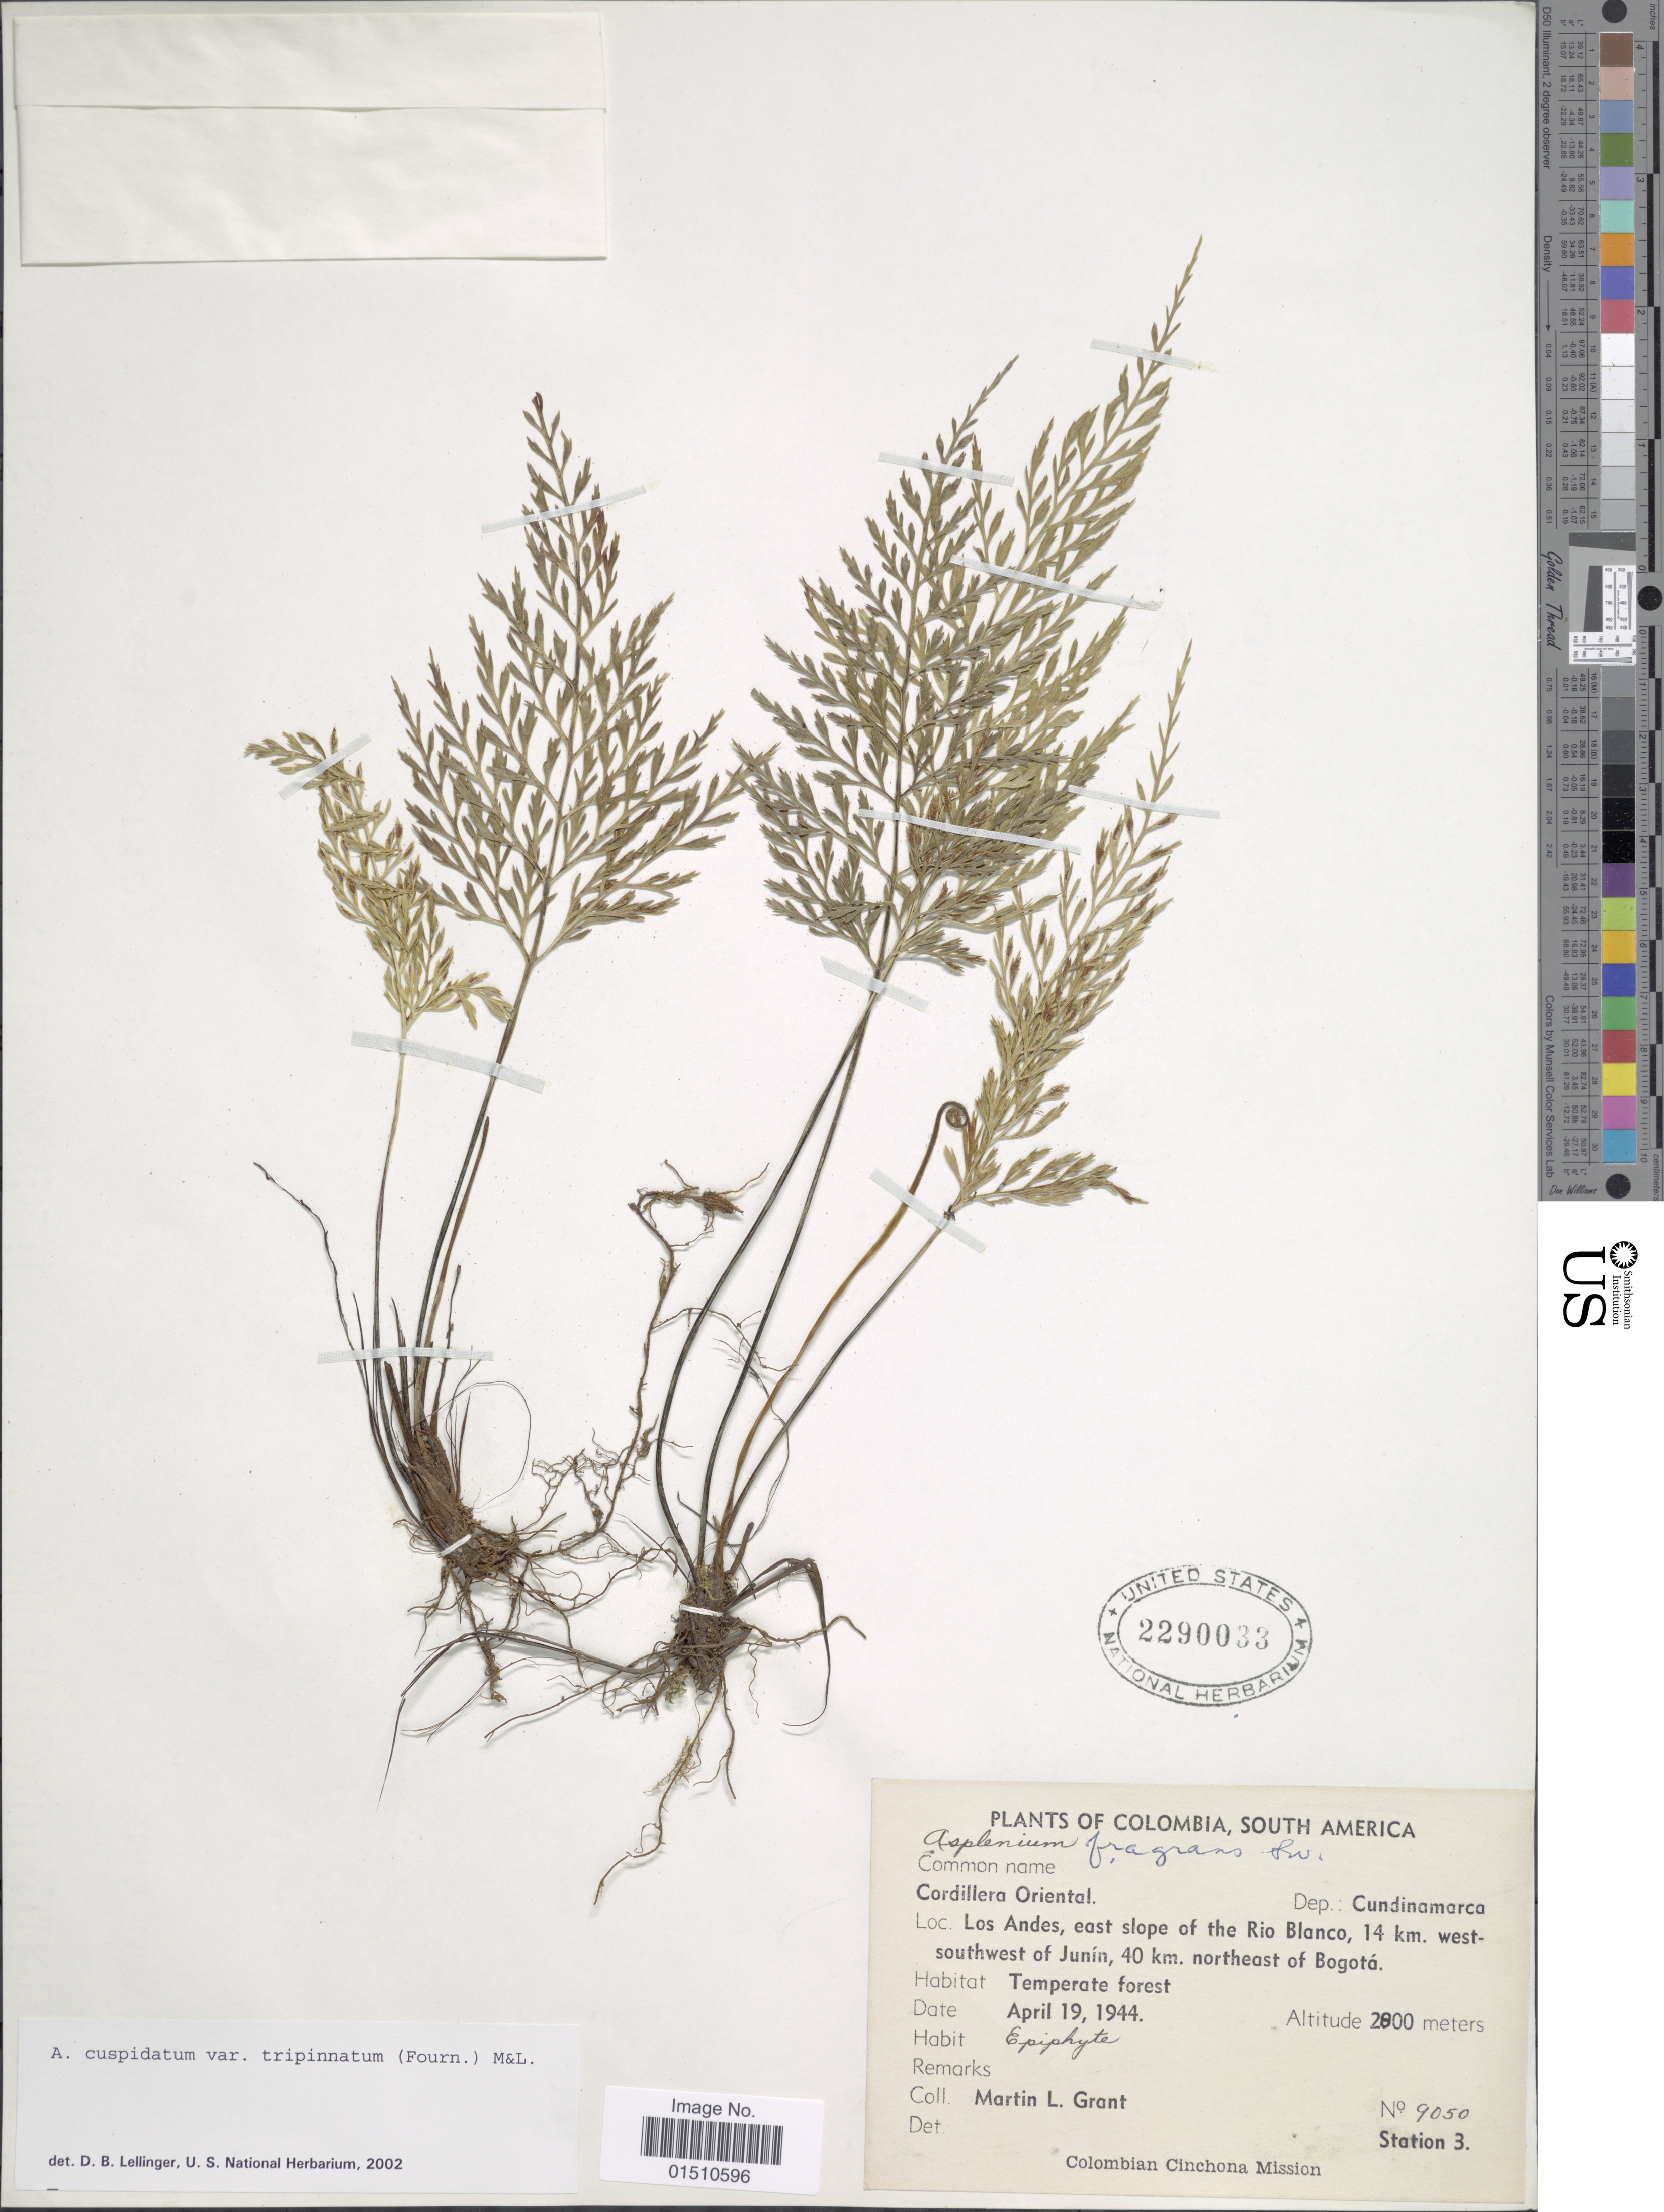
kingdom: Plantae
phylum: Tracheophyta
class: Polypodiopsida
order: Polypodiales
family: Aspleniaceae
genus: Asplenium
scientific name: Asplenium cuspidatum var. tripinnatum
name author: (E. Fourn.) C.V. Morton & Lellinger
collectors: M. L. Grant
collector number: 9050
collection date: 1944-04-19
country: Colombia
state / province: Cundinamarca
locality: Colombia, South America, Cordillera Oriental, Dep. Cundinamarca, Los Andes, east lope of the Rio Blanco, 14 km. westsouthwest of Junín, 40 km. northeast of Bogotá.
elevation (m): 2800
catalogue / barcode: US 2290033